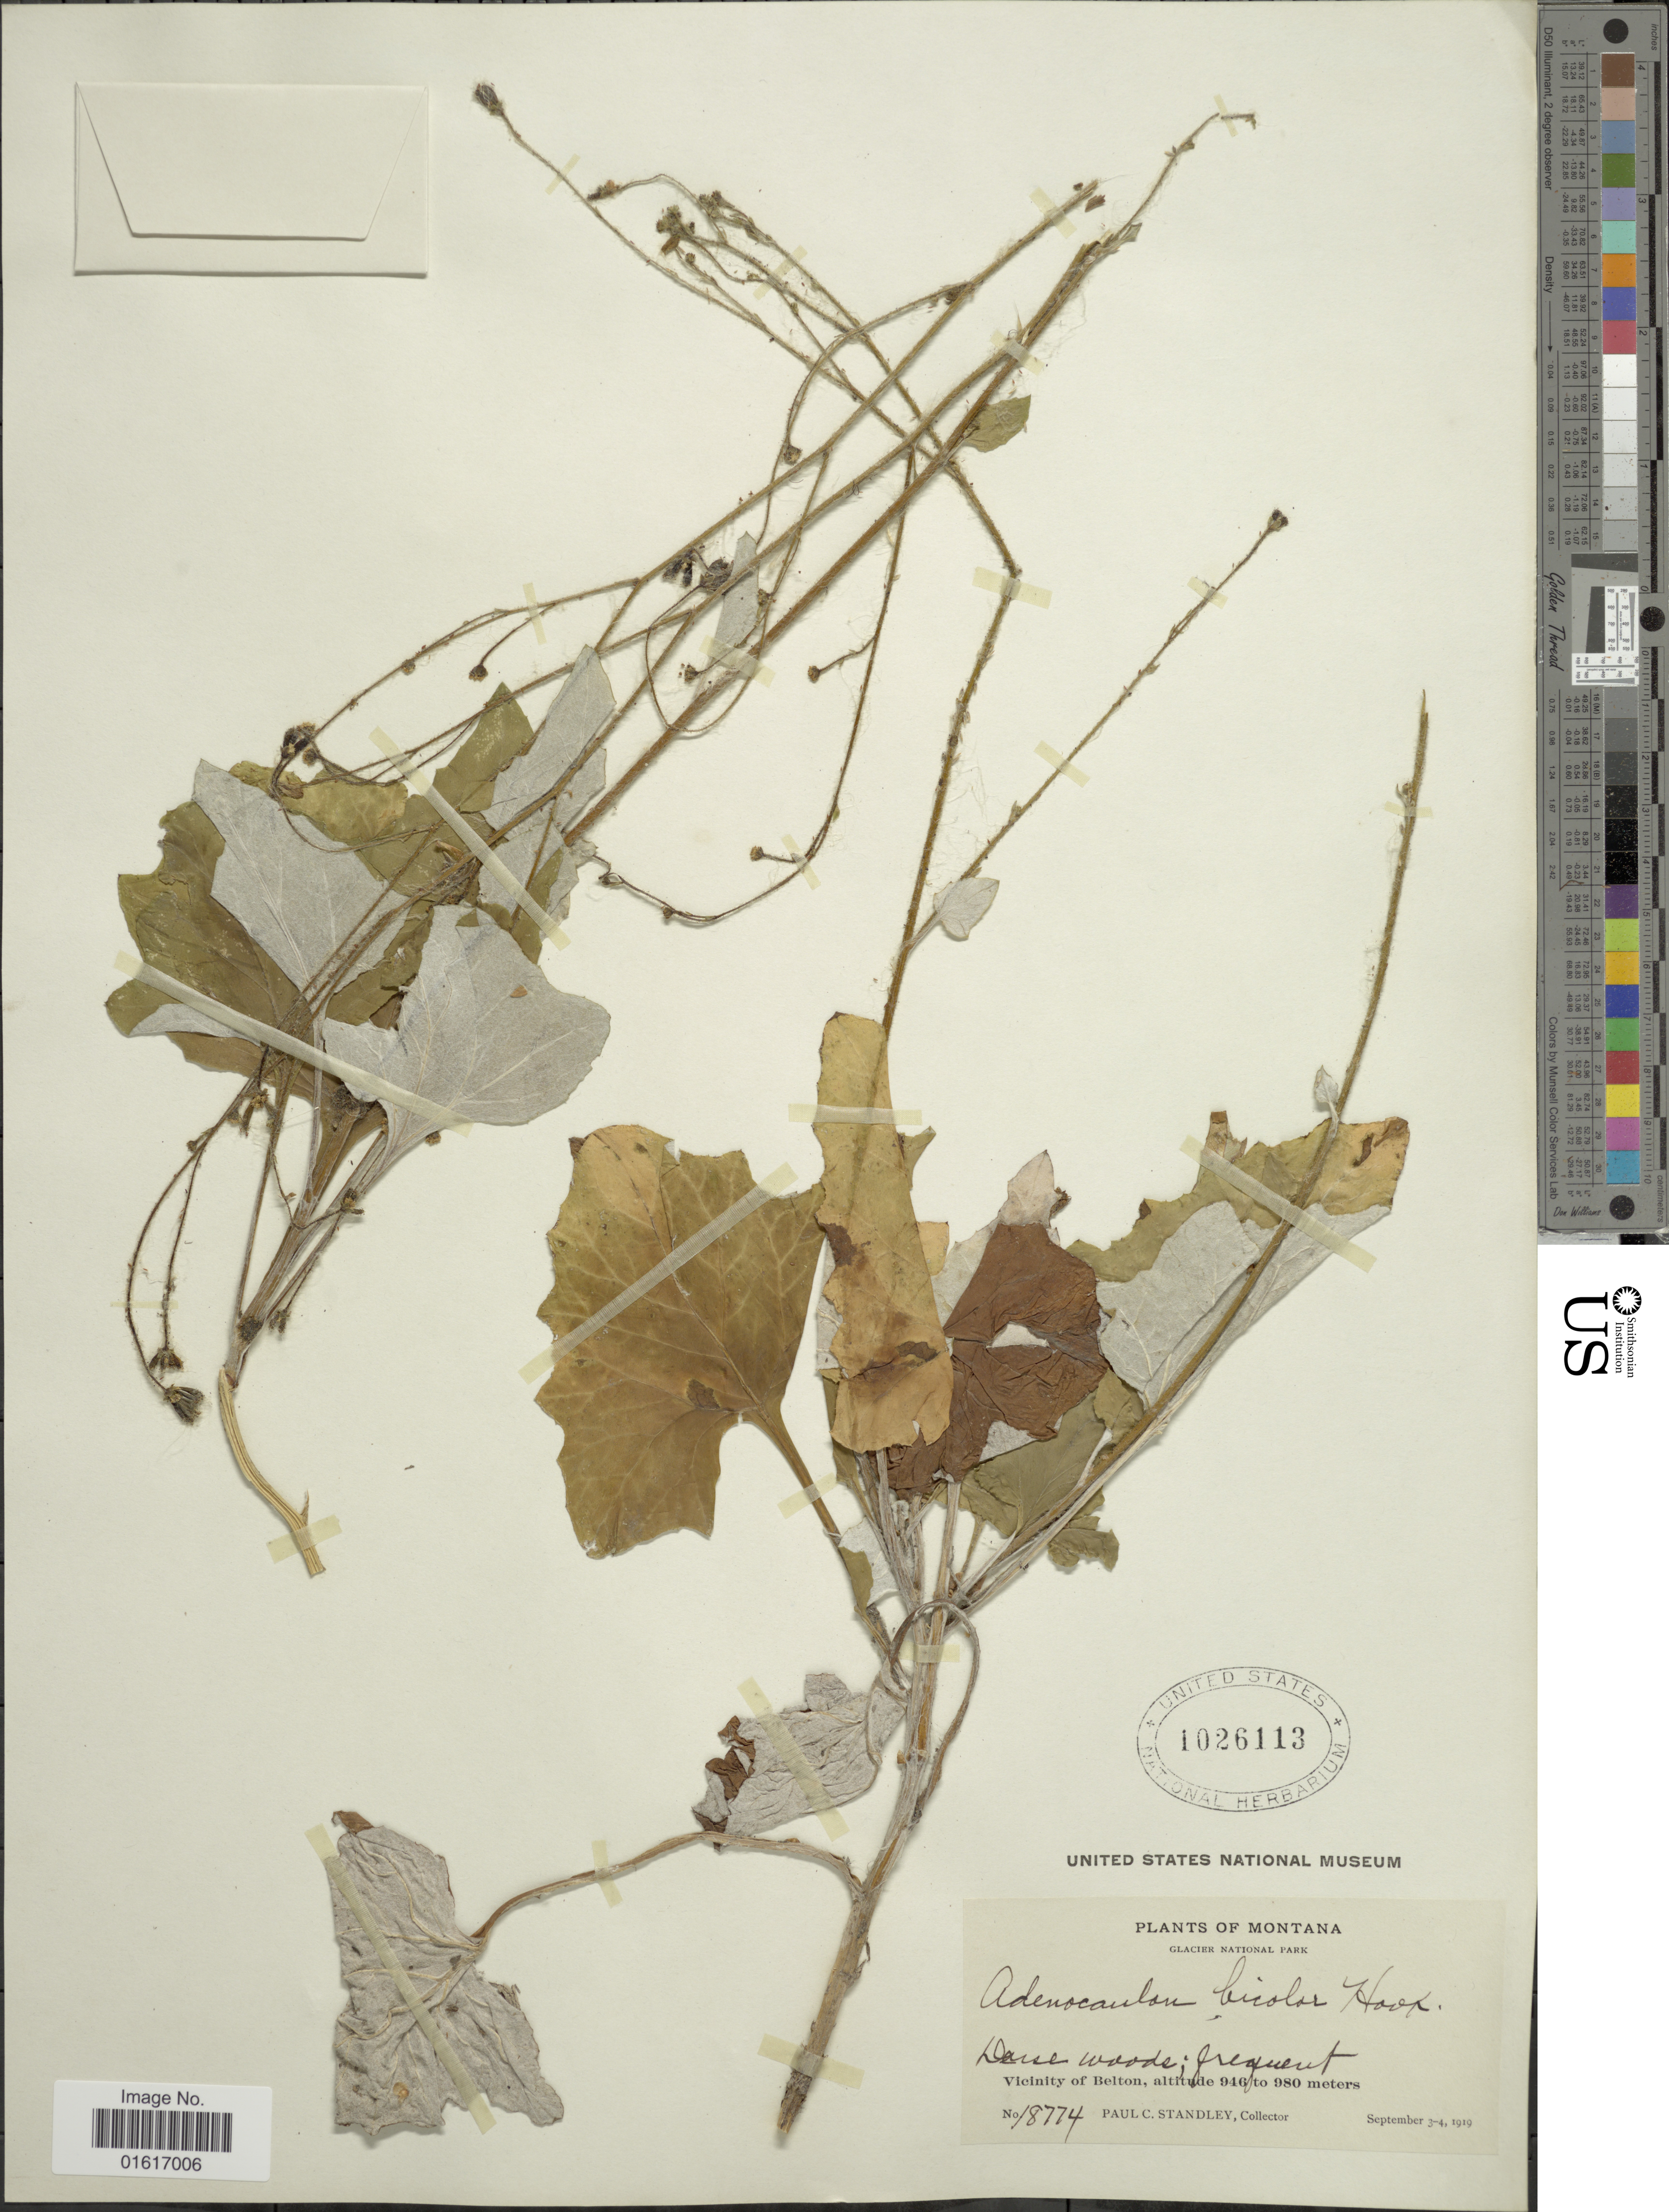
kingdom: Plantae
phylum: Tracheophyta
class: Magnoliopsida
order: Asterales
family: Asteraceae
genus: Adenocaulon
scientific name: Adenocaulon bicolor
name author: Hook.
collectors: P. C. Standley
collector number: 18774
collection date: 1919-09-03/1919-09-04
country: United States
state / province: Montana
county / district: Flathead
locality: Glacier National Park, Vicinity of Belton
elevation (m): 946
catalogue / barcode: US 1026113